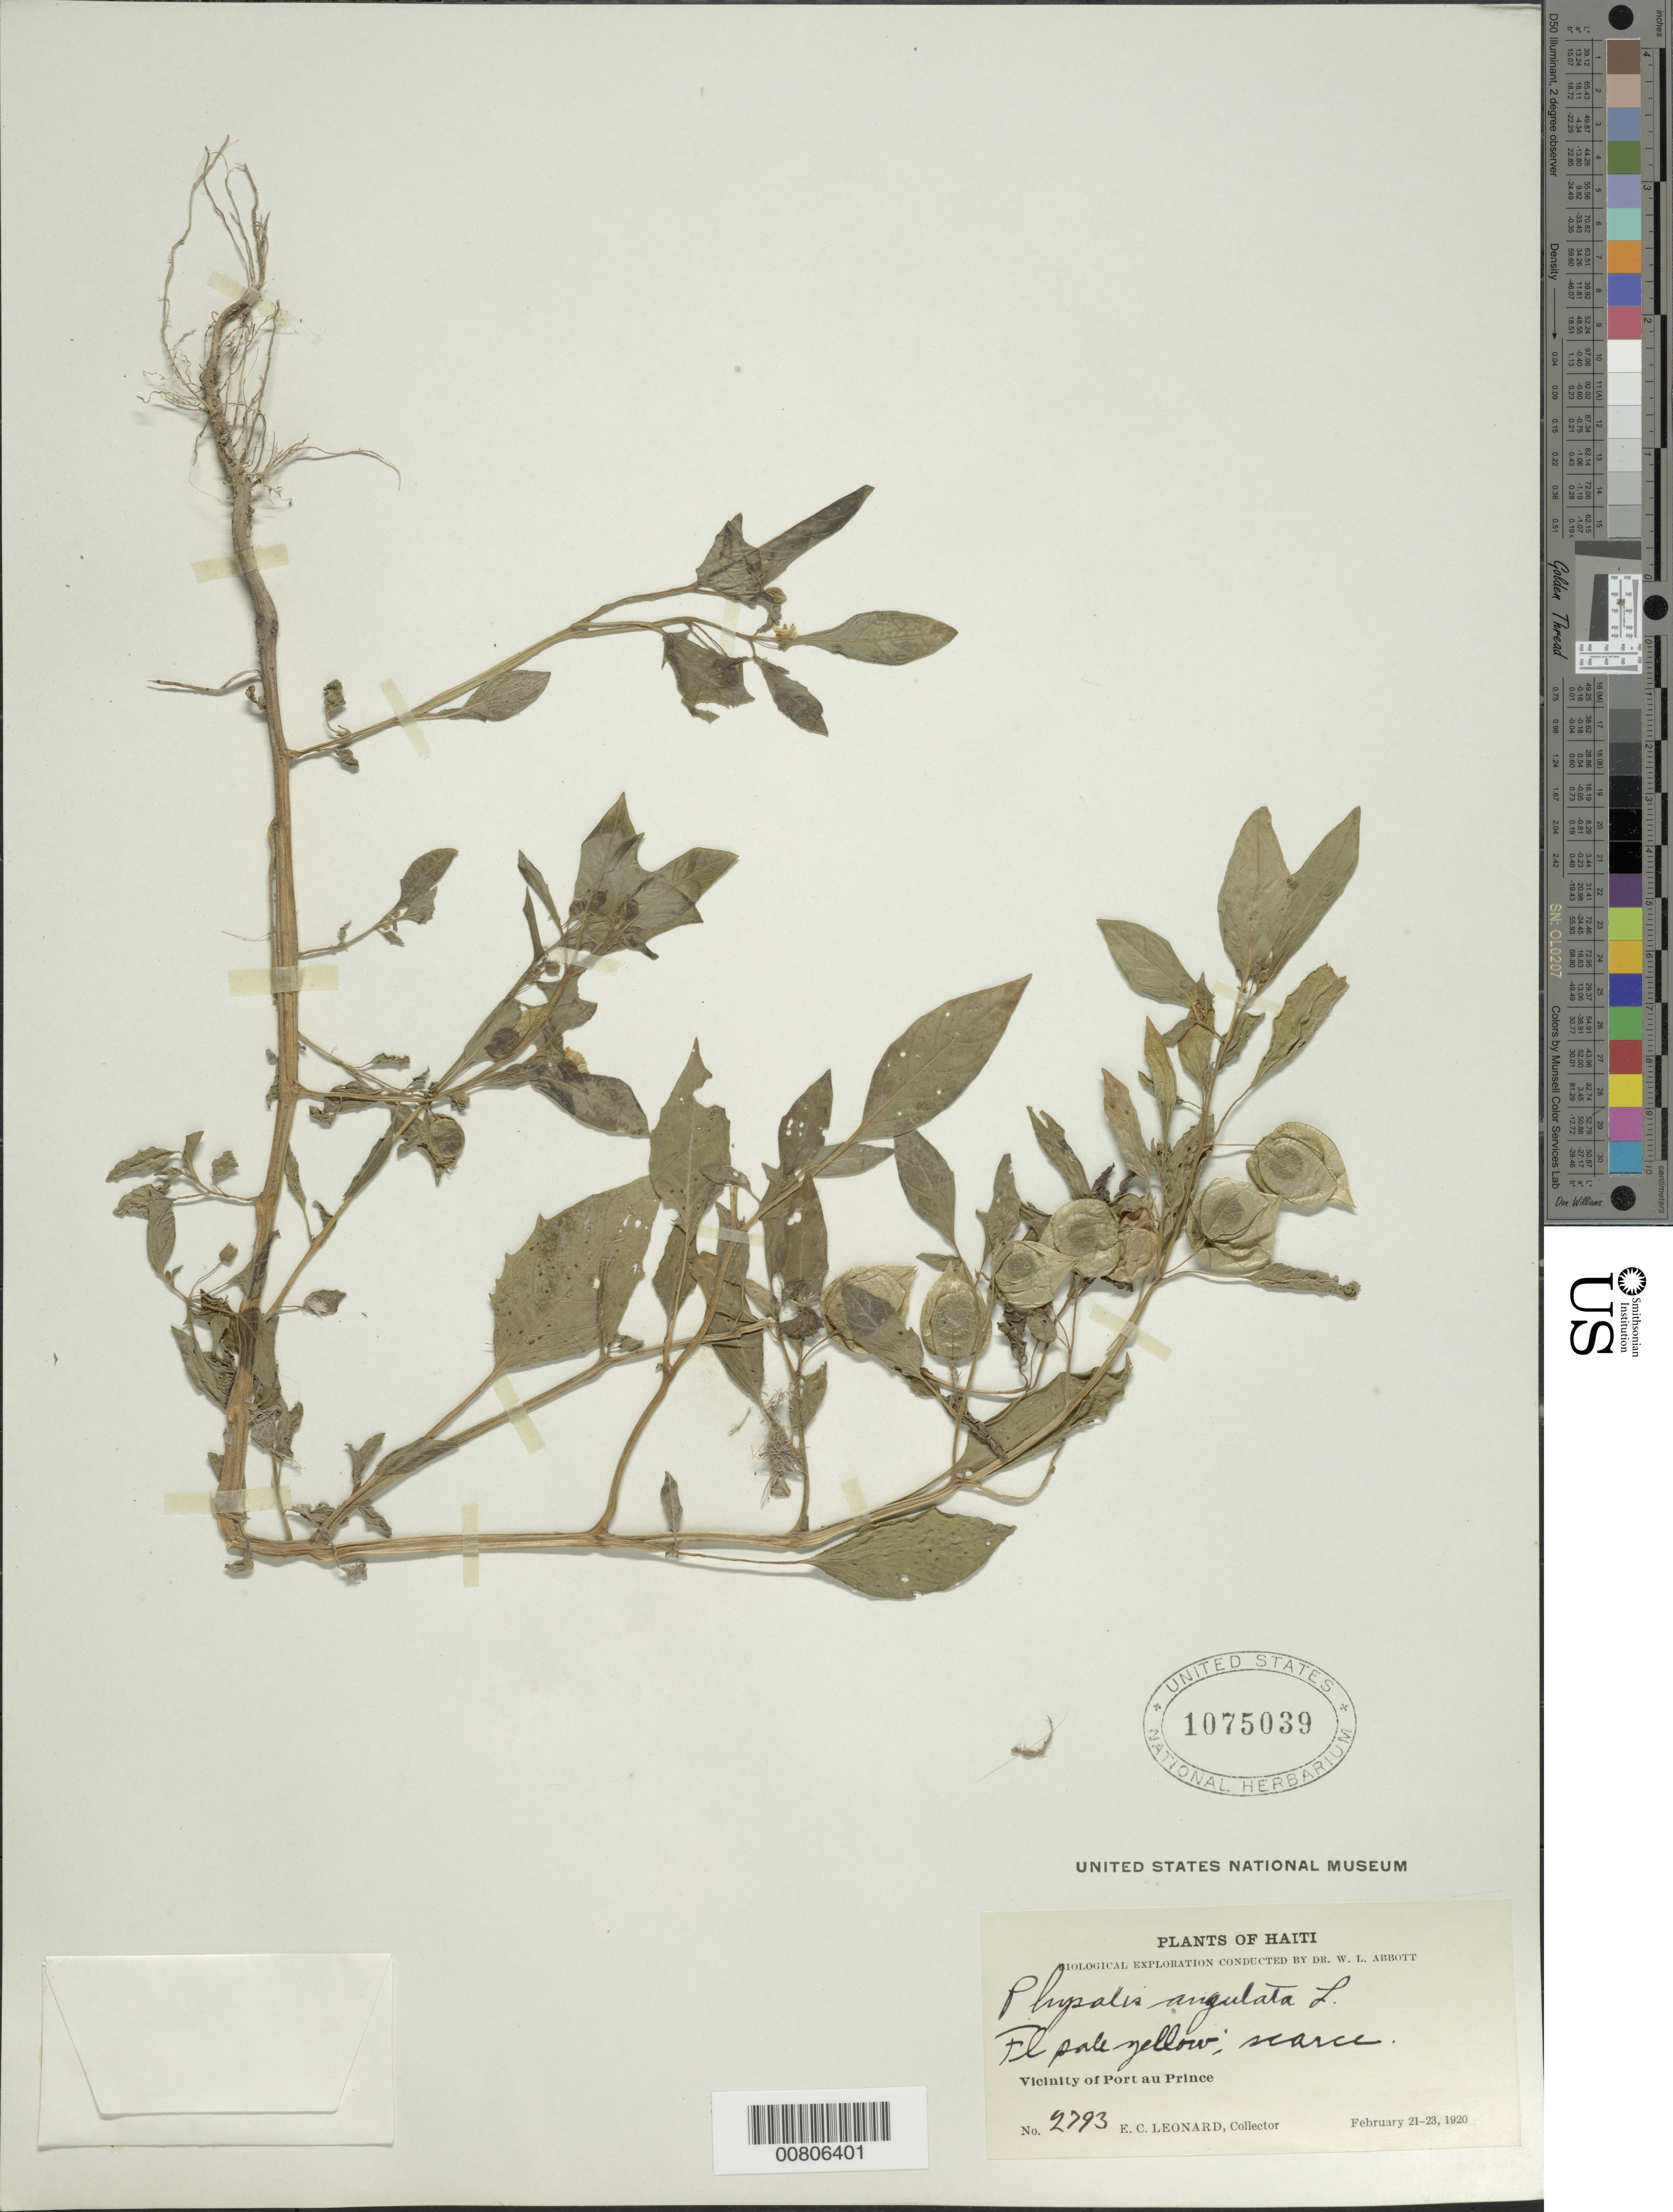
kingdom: Plantae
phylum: Tracheophyta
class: Magnoliopsida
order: Solanales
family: Solanaceae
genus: Physalis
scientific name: Physalis angulata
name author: L.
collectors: E. C. Leonard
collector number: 2793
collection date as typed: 21 Feb 1920 to 23 Feb 1920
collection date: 1920-02-21/1920-02-23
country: Haiti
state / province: Ouest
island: Hispaniola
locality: Vicinity of Port au Prince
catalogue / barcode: US 1075039